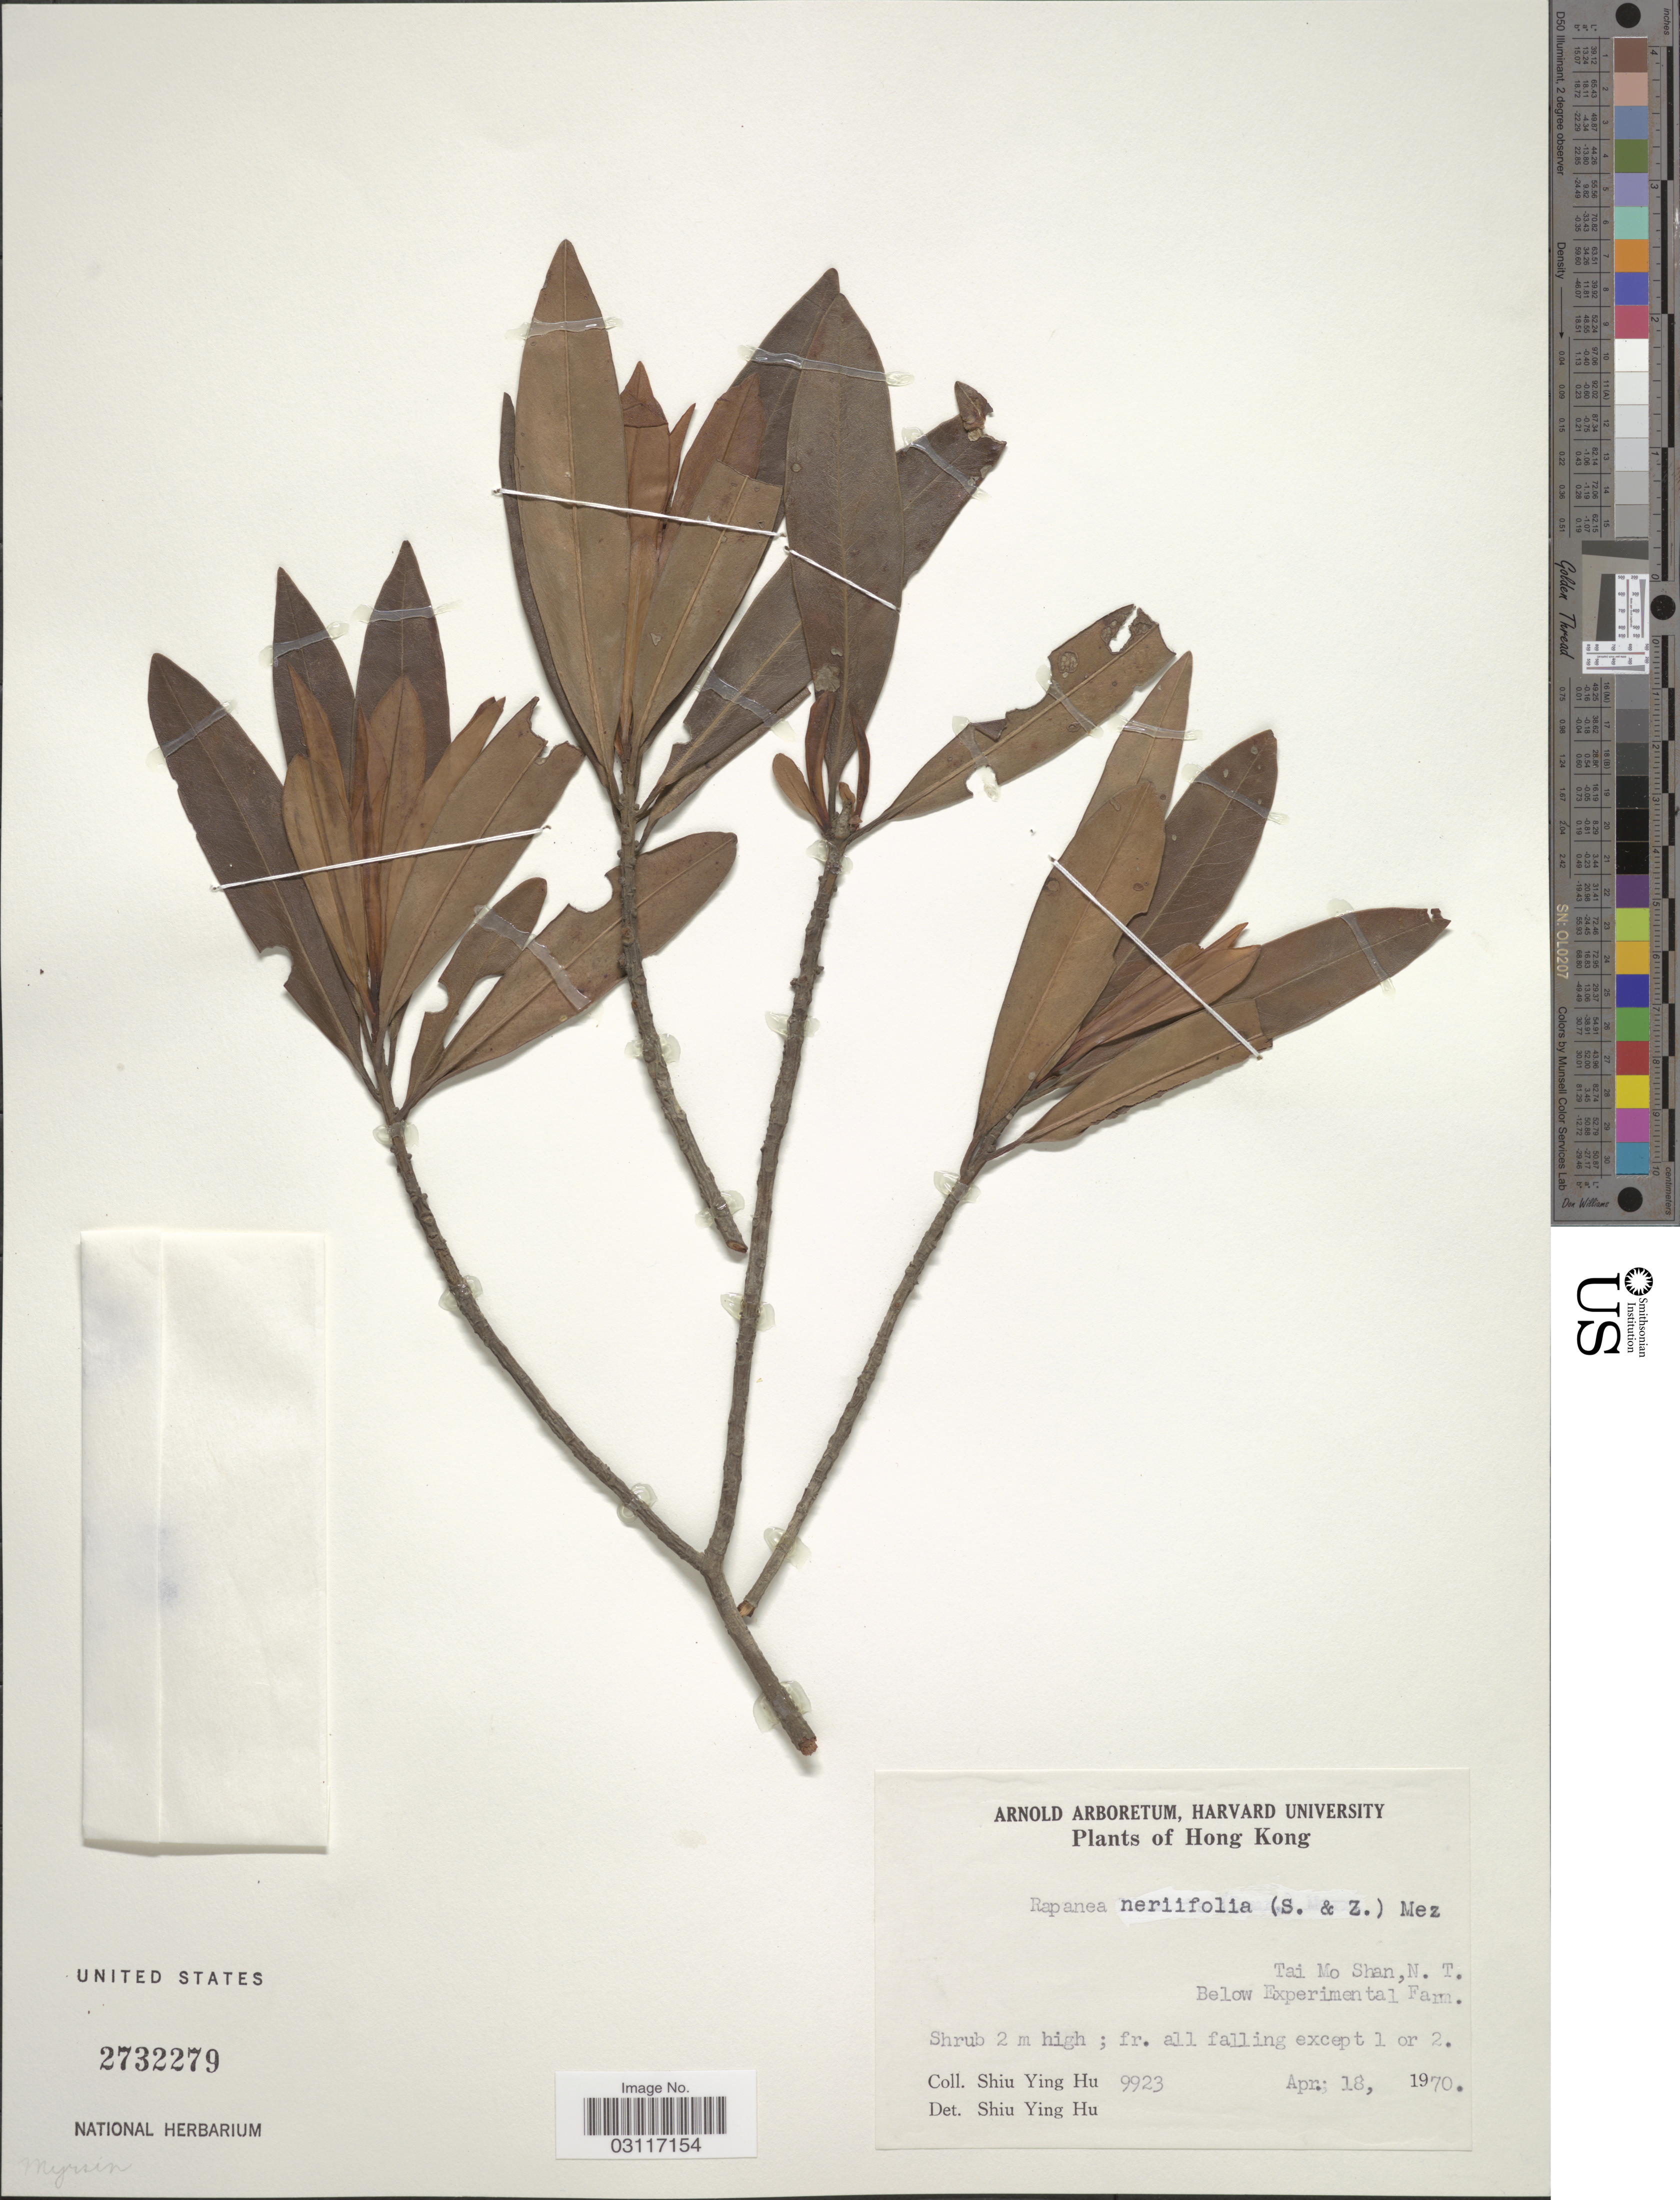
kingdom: Plantae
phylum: Tracheophyta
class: Magnoliopsida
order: Ericales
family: Primulaceae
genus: Myrsine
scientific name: Myrsine seguinii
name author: H. Lév.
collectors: S. Y. Hu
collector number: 9923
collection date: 1970-04-18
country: China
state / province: Hong Kong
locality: Tai Mo Shan, N.T. Below Experimental Fam.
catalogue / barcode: US 2732279